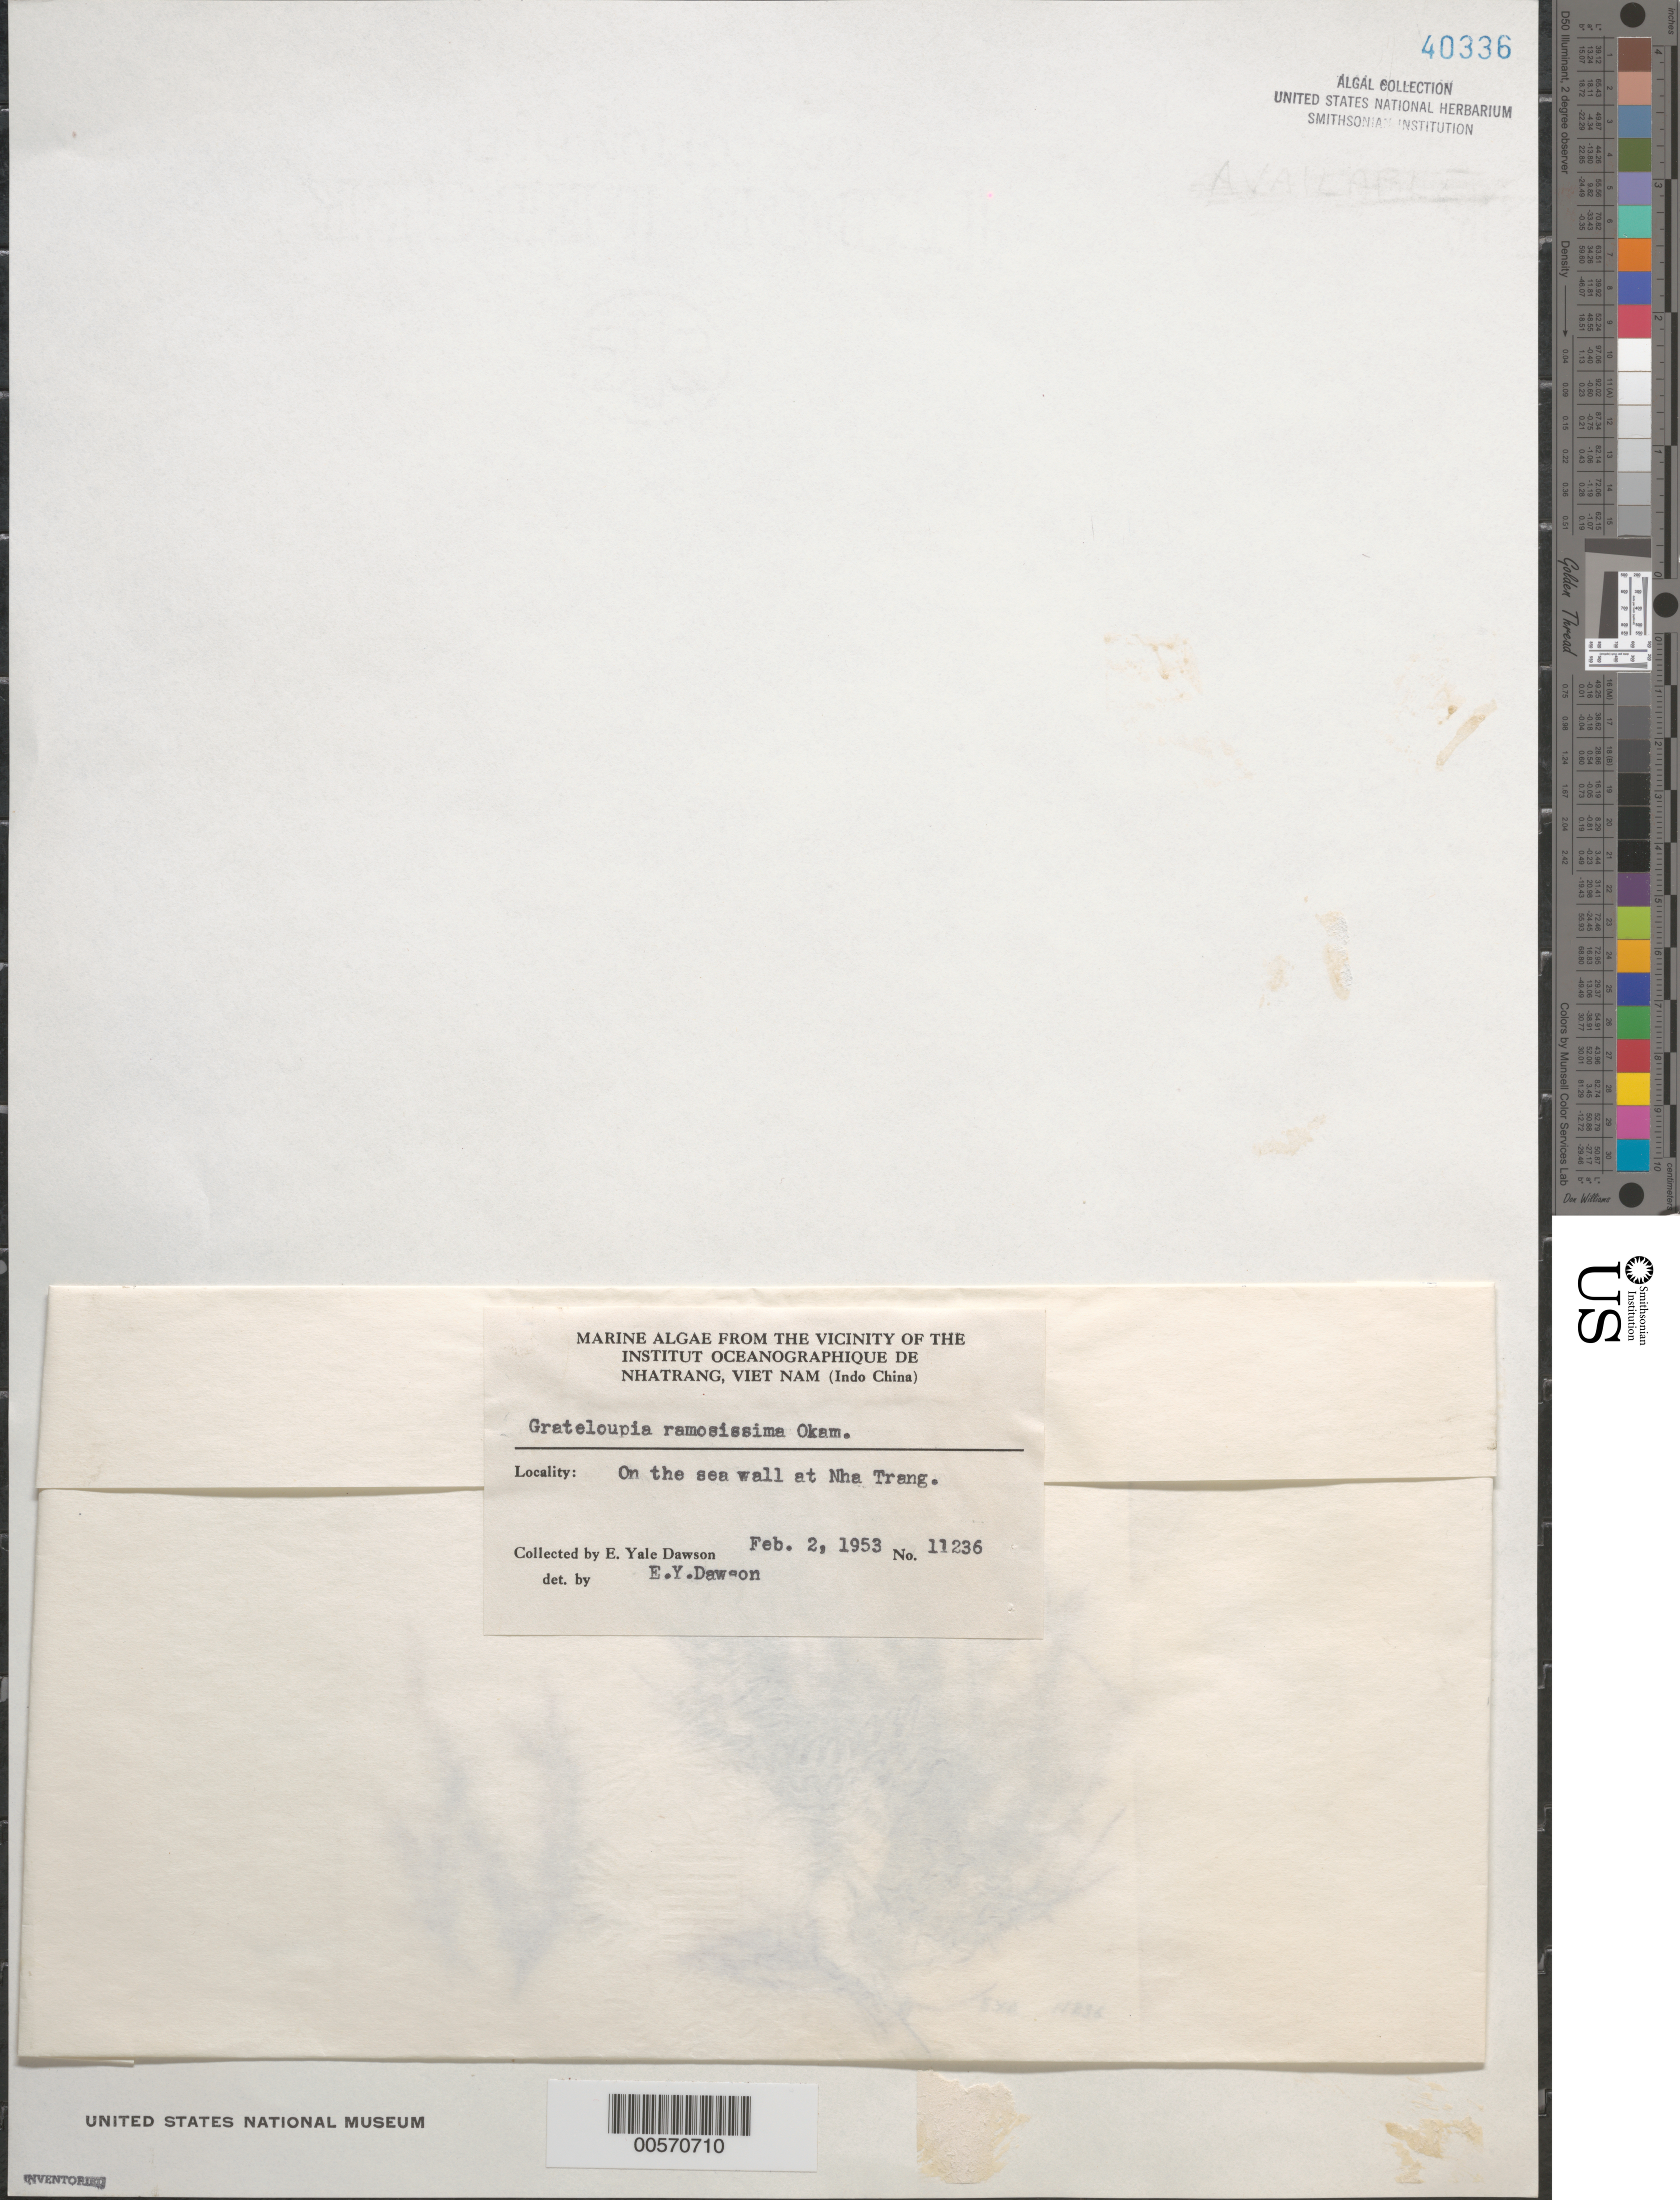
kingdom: Plantae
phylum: Rhodophyta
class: Florideophyceae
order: Halymeniales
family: Halymeniaceae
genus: Grateloupia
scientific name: Grateloupia ramosissima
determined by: Dawson, E. Y.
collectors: E. Y. Dawson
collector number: EYD 11236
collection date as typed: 02 Feb 1953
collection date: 1953-02-02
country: Vietnam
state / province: Phu Khanh Province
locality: Nhatrang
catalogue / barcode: US 40336